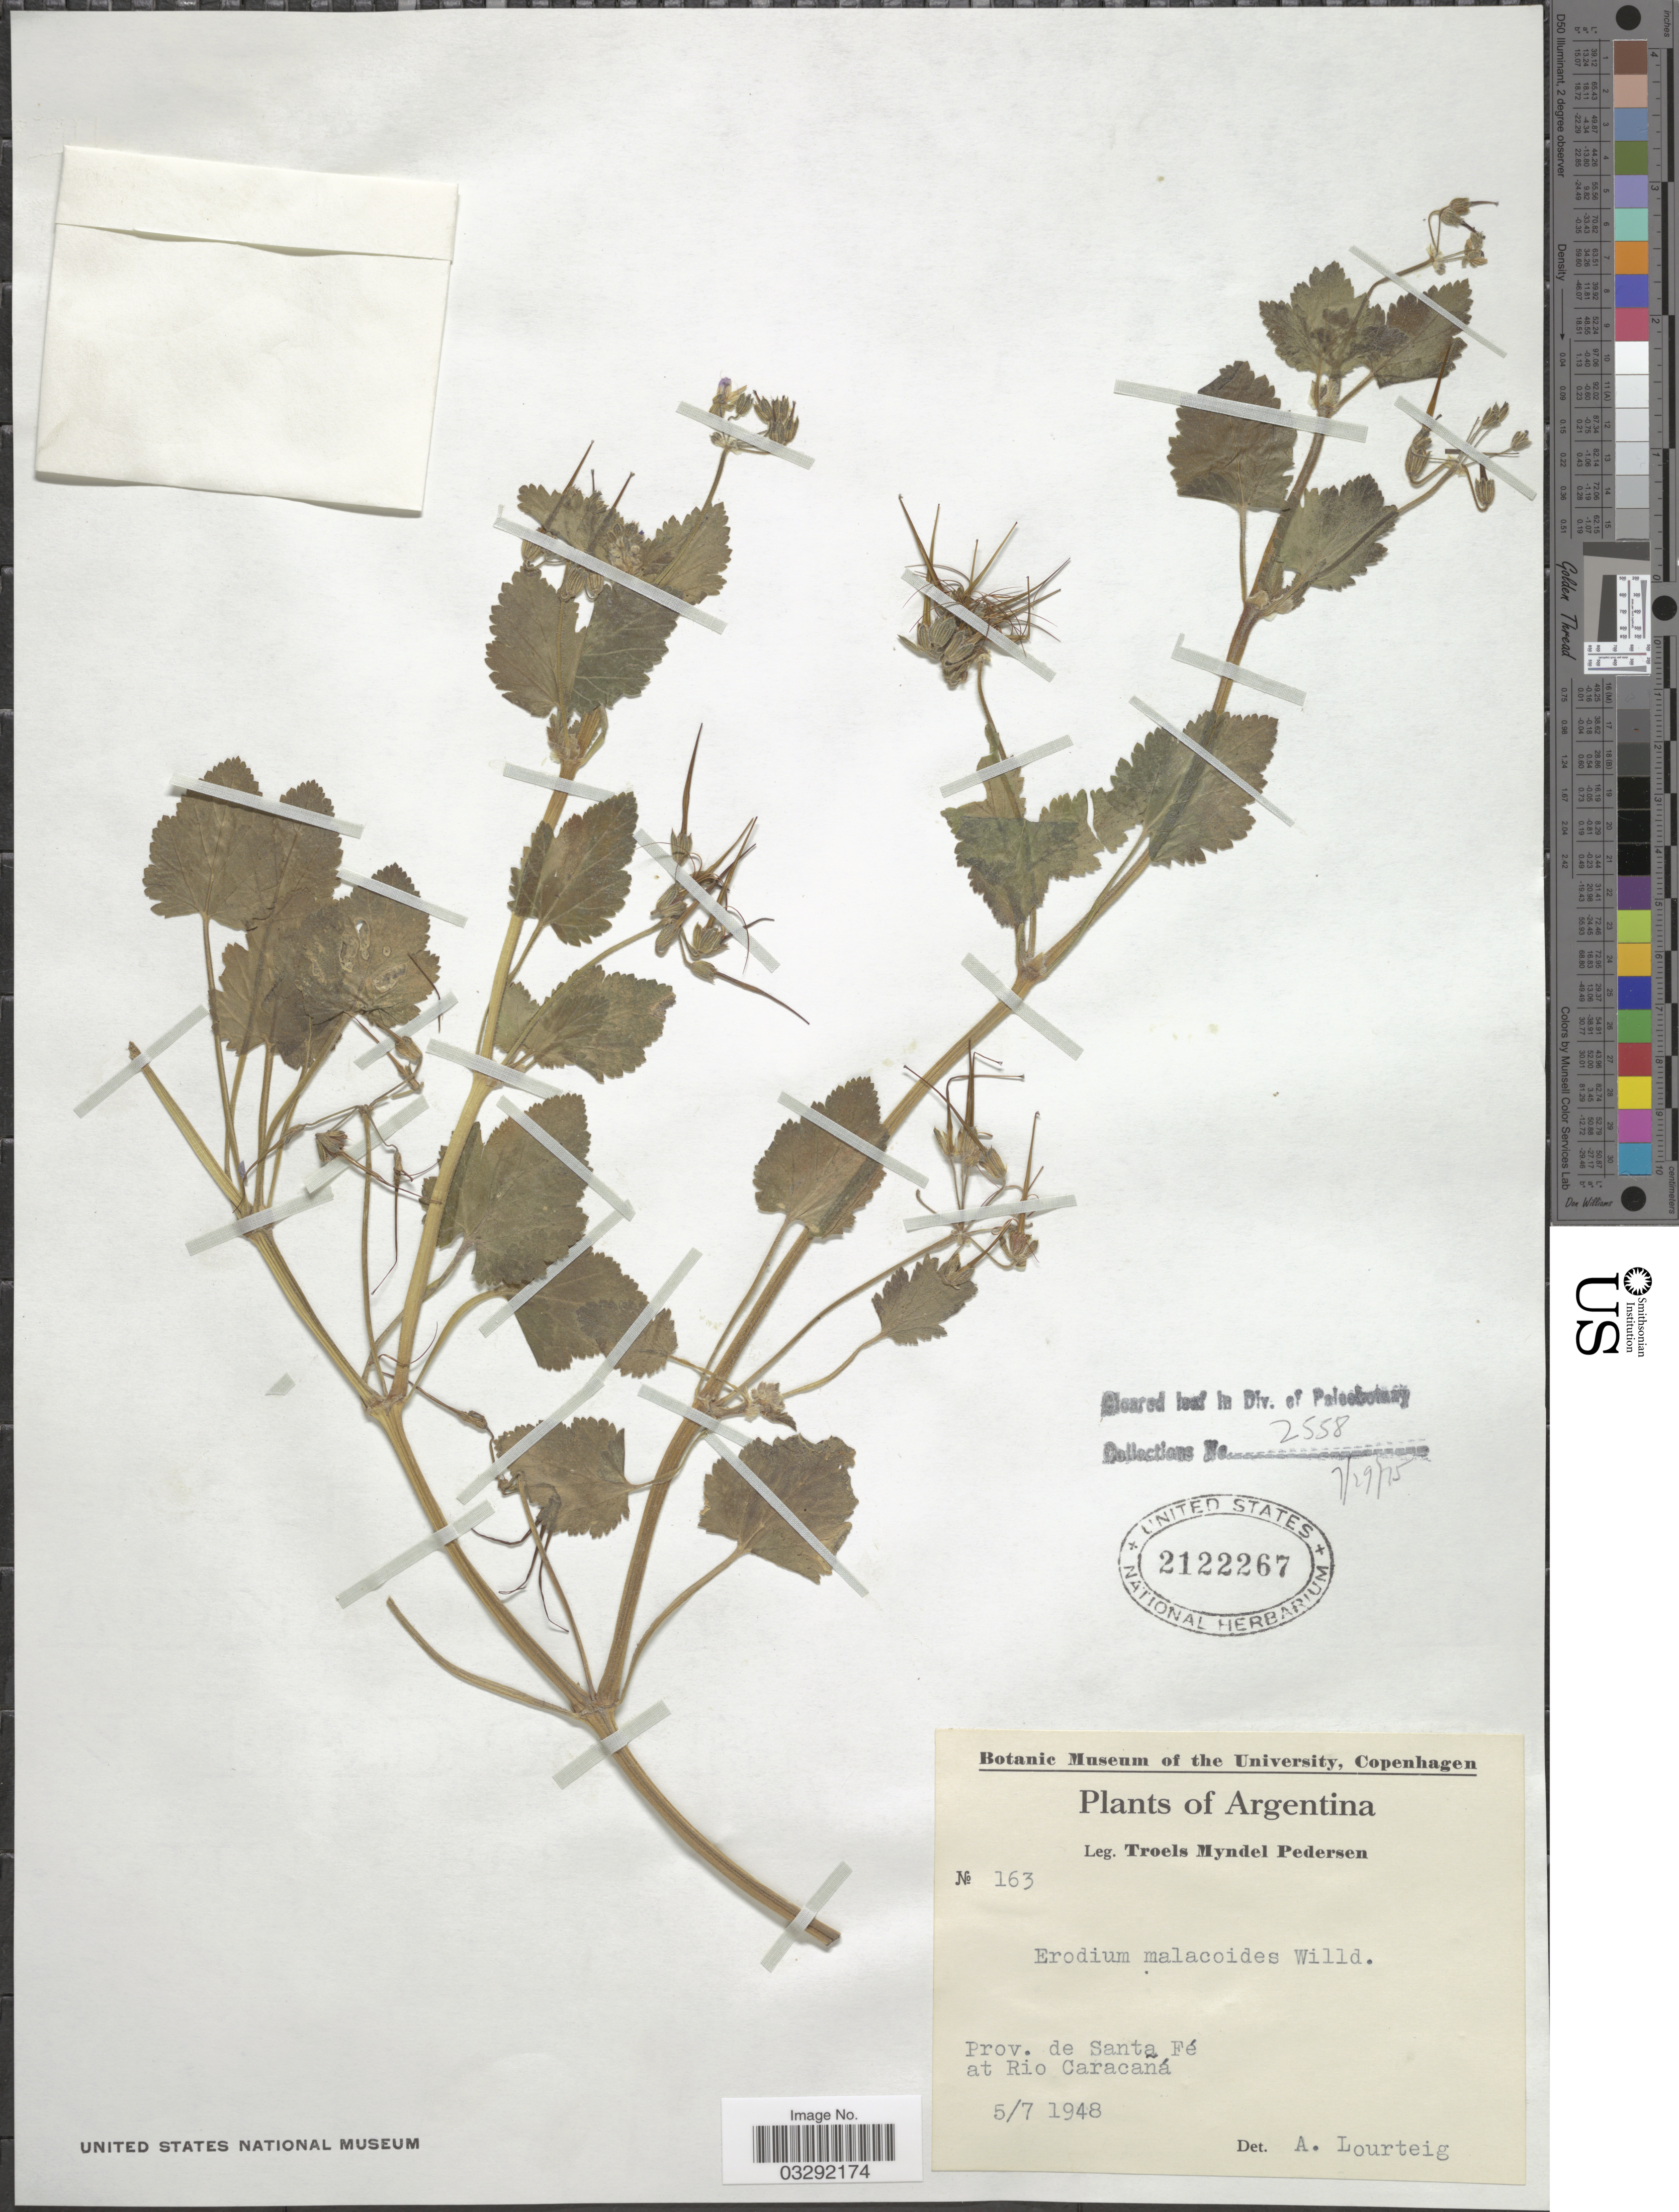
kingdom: Plantae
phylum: Tracheophyta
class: Magnoliopsida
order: Geraniales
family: Geraniaceae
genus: Erodium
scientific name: Erodium malacoides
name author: (L.) L'Hér.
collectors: T. Pederson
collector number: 163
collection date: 1948-07-05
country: Argentina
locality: Prov. de Santa Fé at Rio Caracaná.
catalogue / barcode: US 2122267